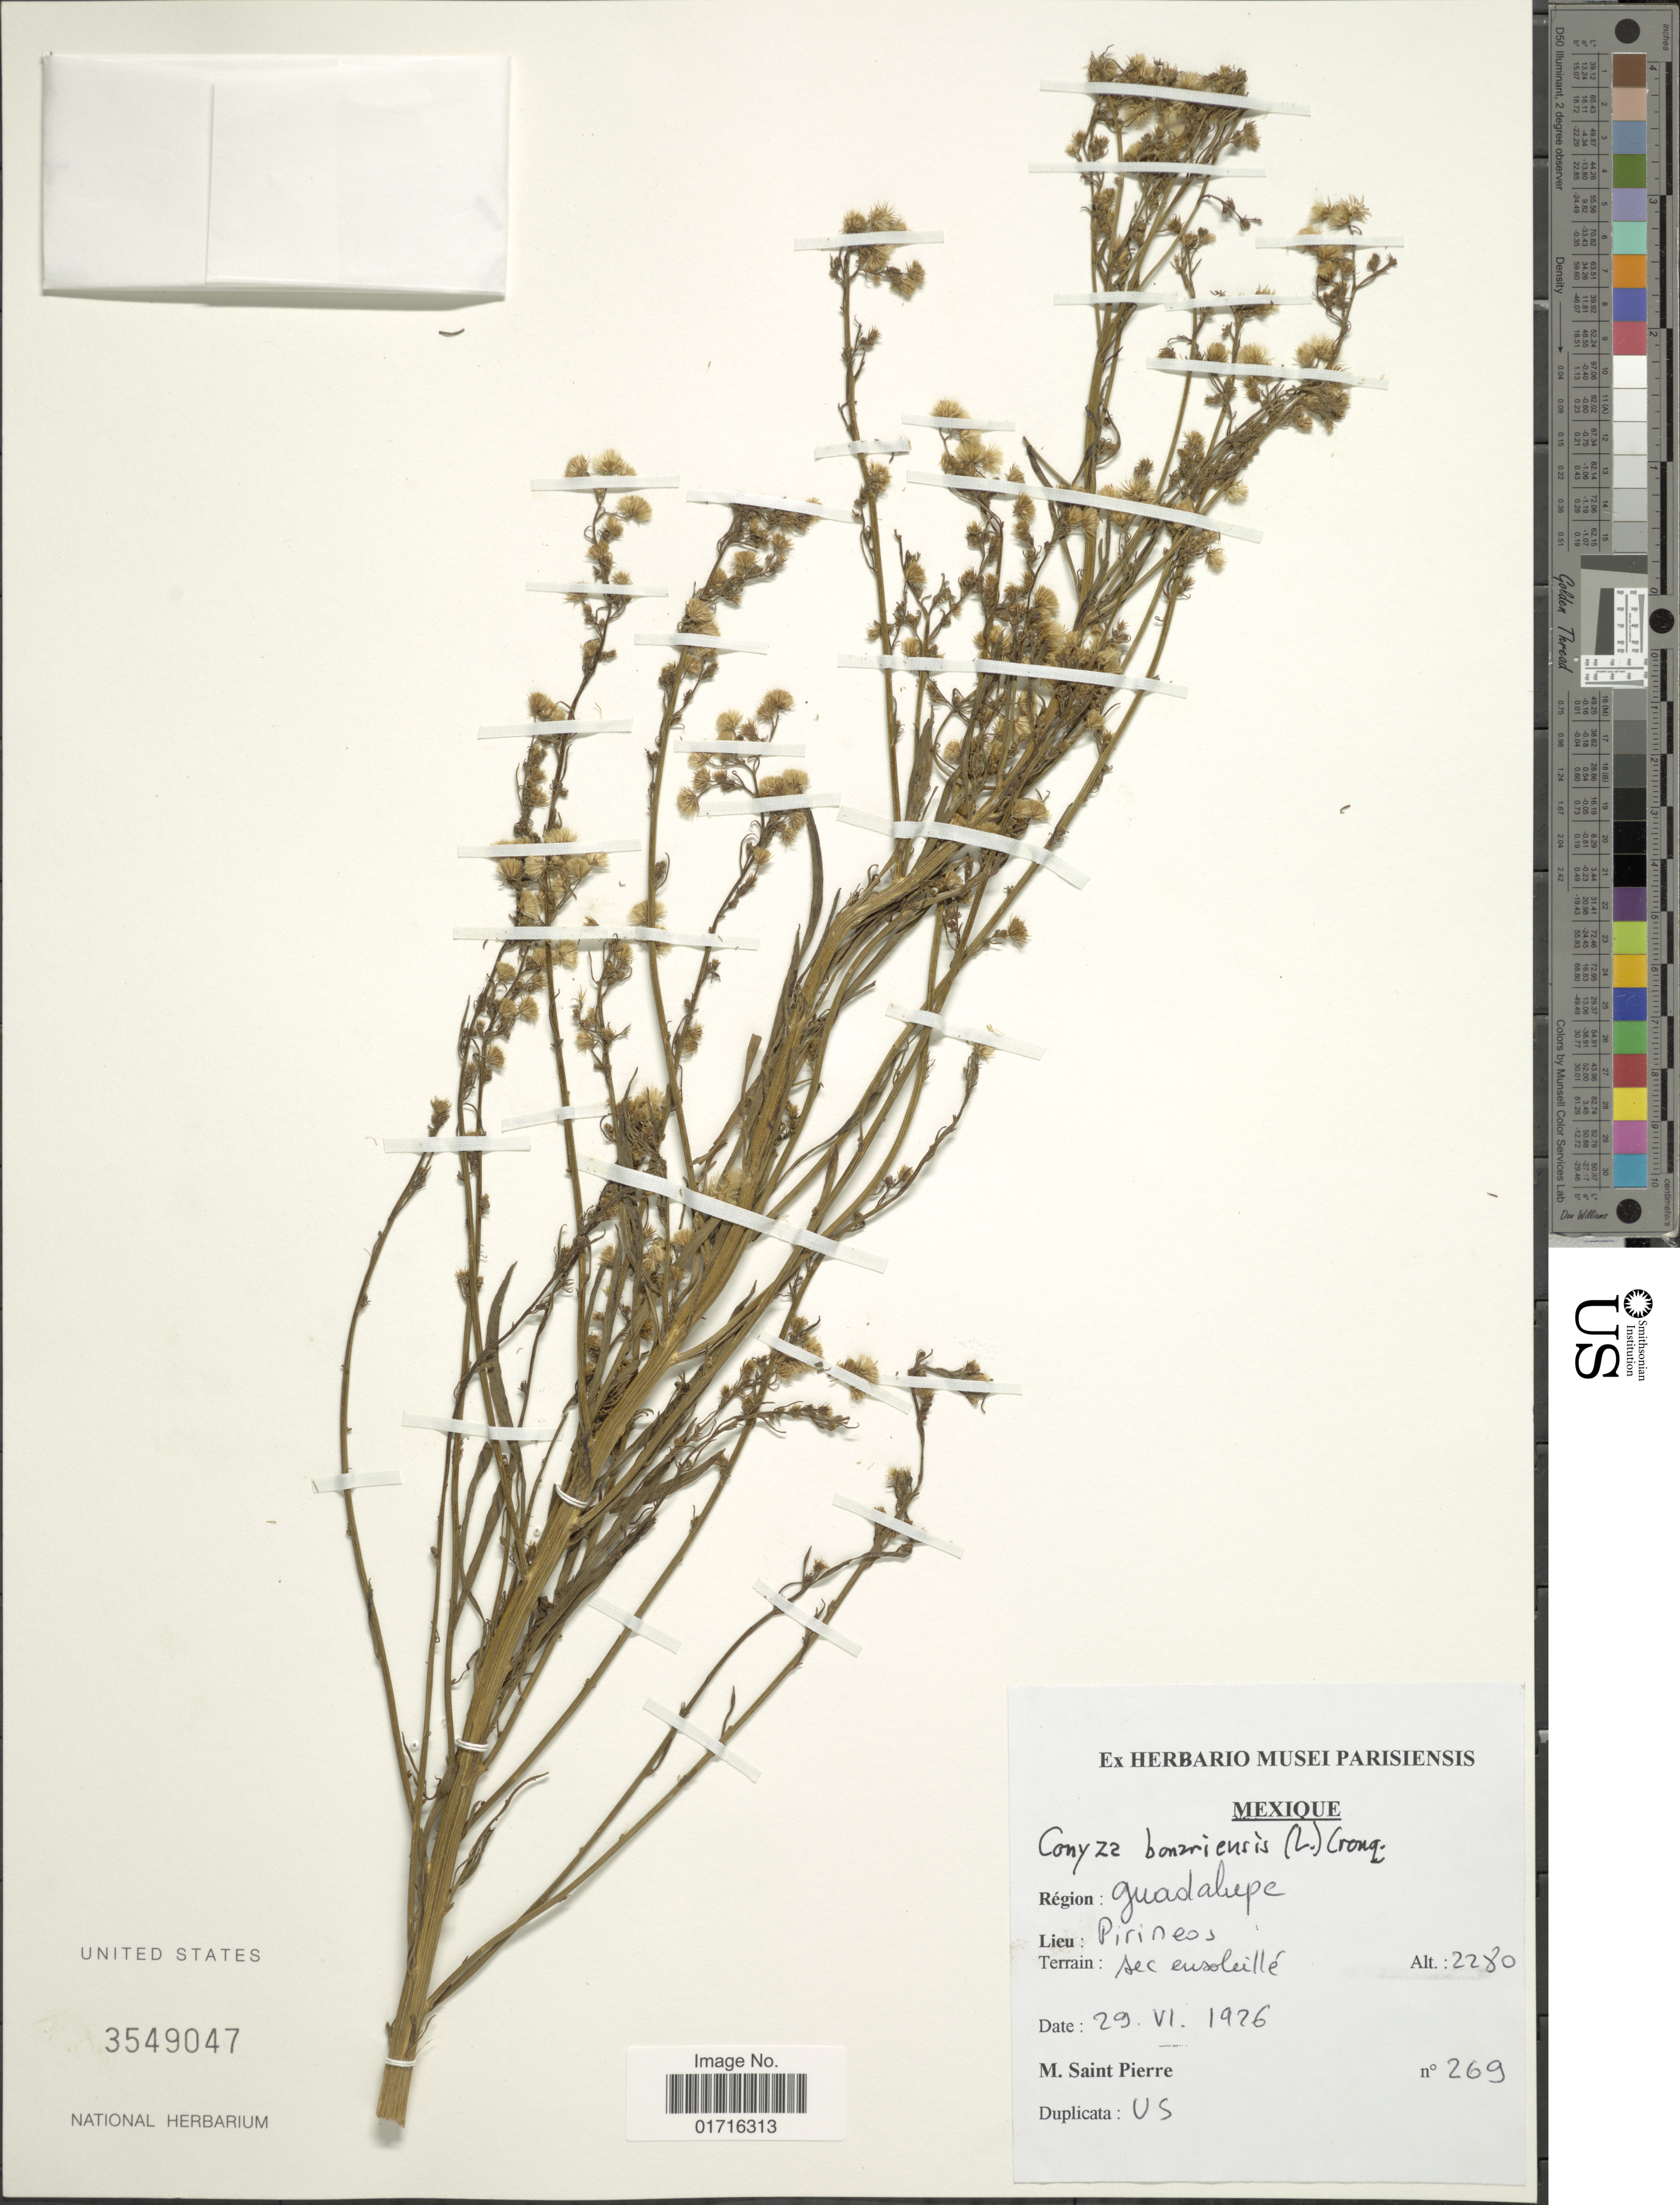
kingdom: Plantae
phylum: Tracheophyta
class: Magnoliopsida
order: Asterales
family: Asteraceae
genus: Conyza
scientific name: Conyza bonariensis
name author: (L.) Cronq.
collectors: M. Saint-Pierre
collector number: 269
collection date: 1926-06-29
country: Mexico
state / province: Baja California Sur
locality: Region: Guadalupe, Lieu: Pirineos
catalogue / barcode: US 3549047